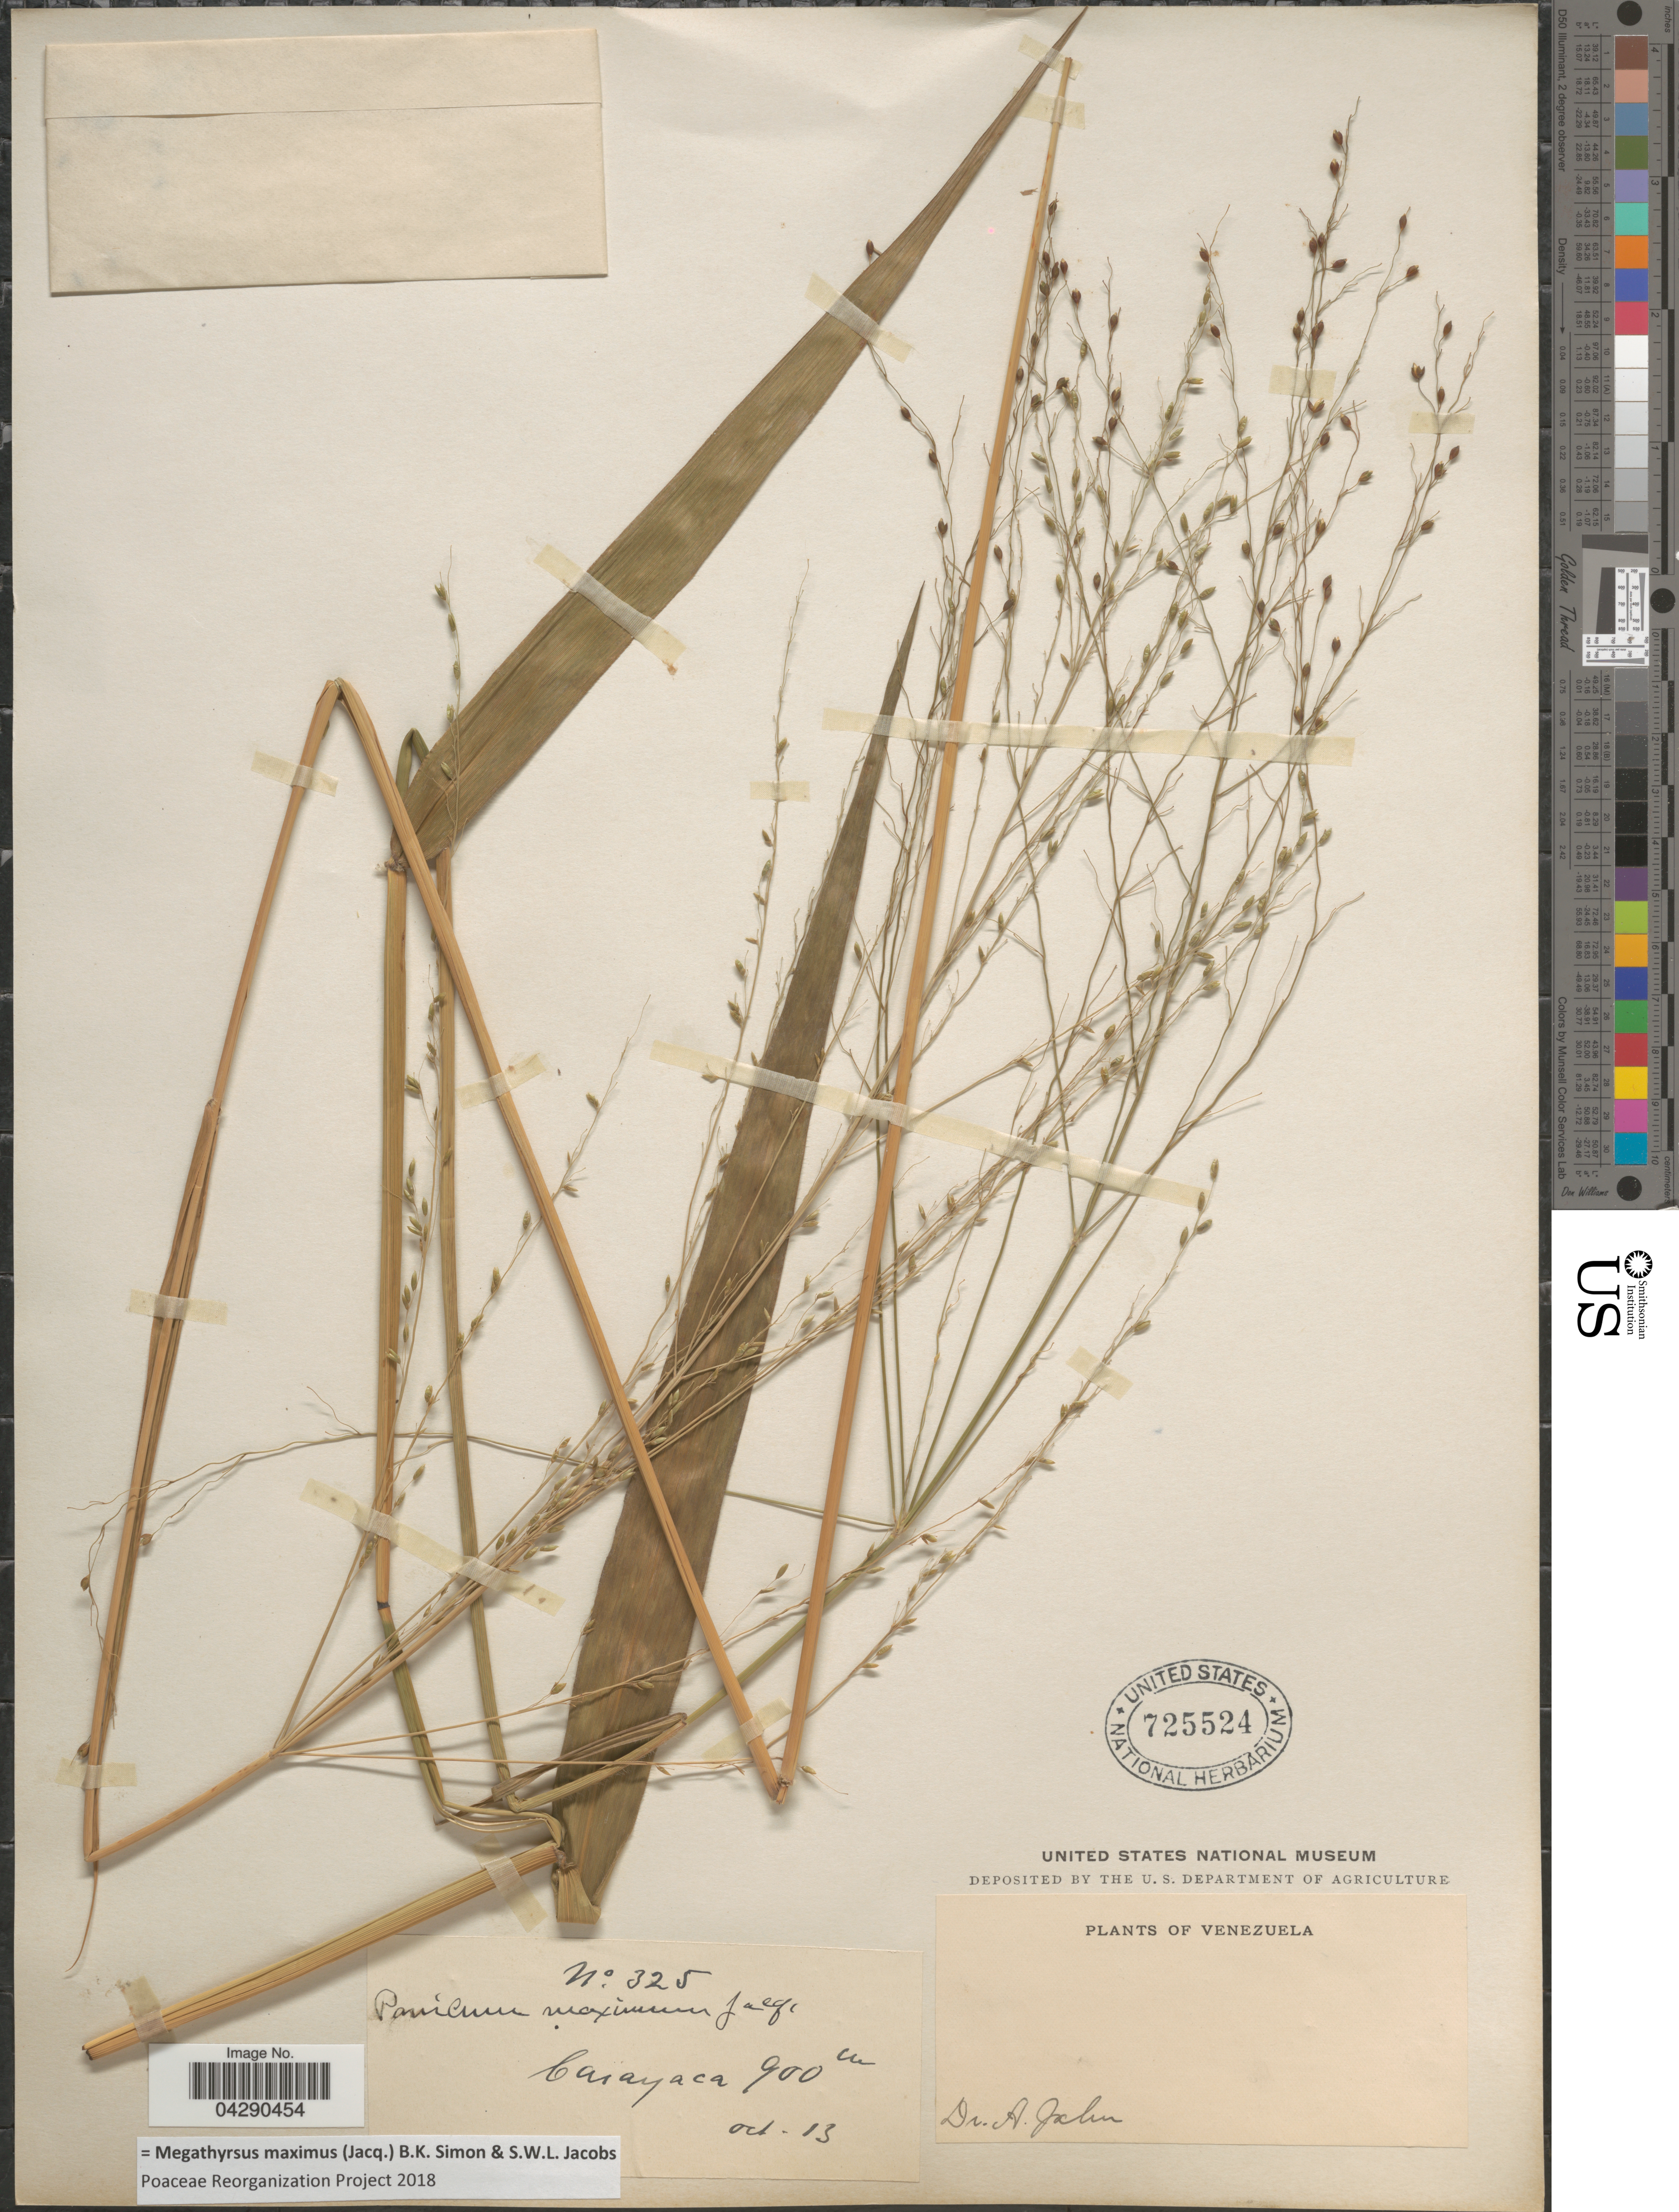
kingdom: Plantae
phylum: Tracheophyta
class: Liliopsida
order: Poales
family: Poaceae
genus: Megathyrsus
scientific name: Megathyrsus maximus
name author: (Jacq.) B.K. Simon & S.W.L. Jacobs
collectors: A. Jahn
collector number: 325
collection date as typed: Transcribed d/m/y: /10/13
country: Venezuela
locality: Carayaca.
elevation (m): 900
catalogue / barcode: US 725524